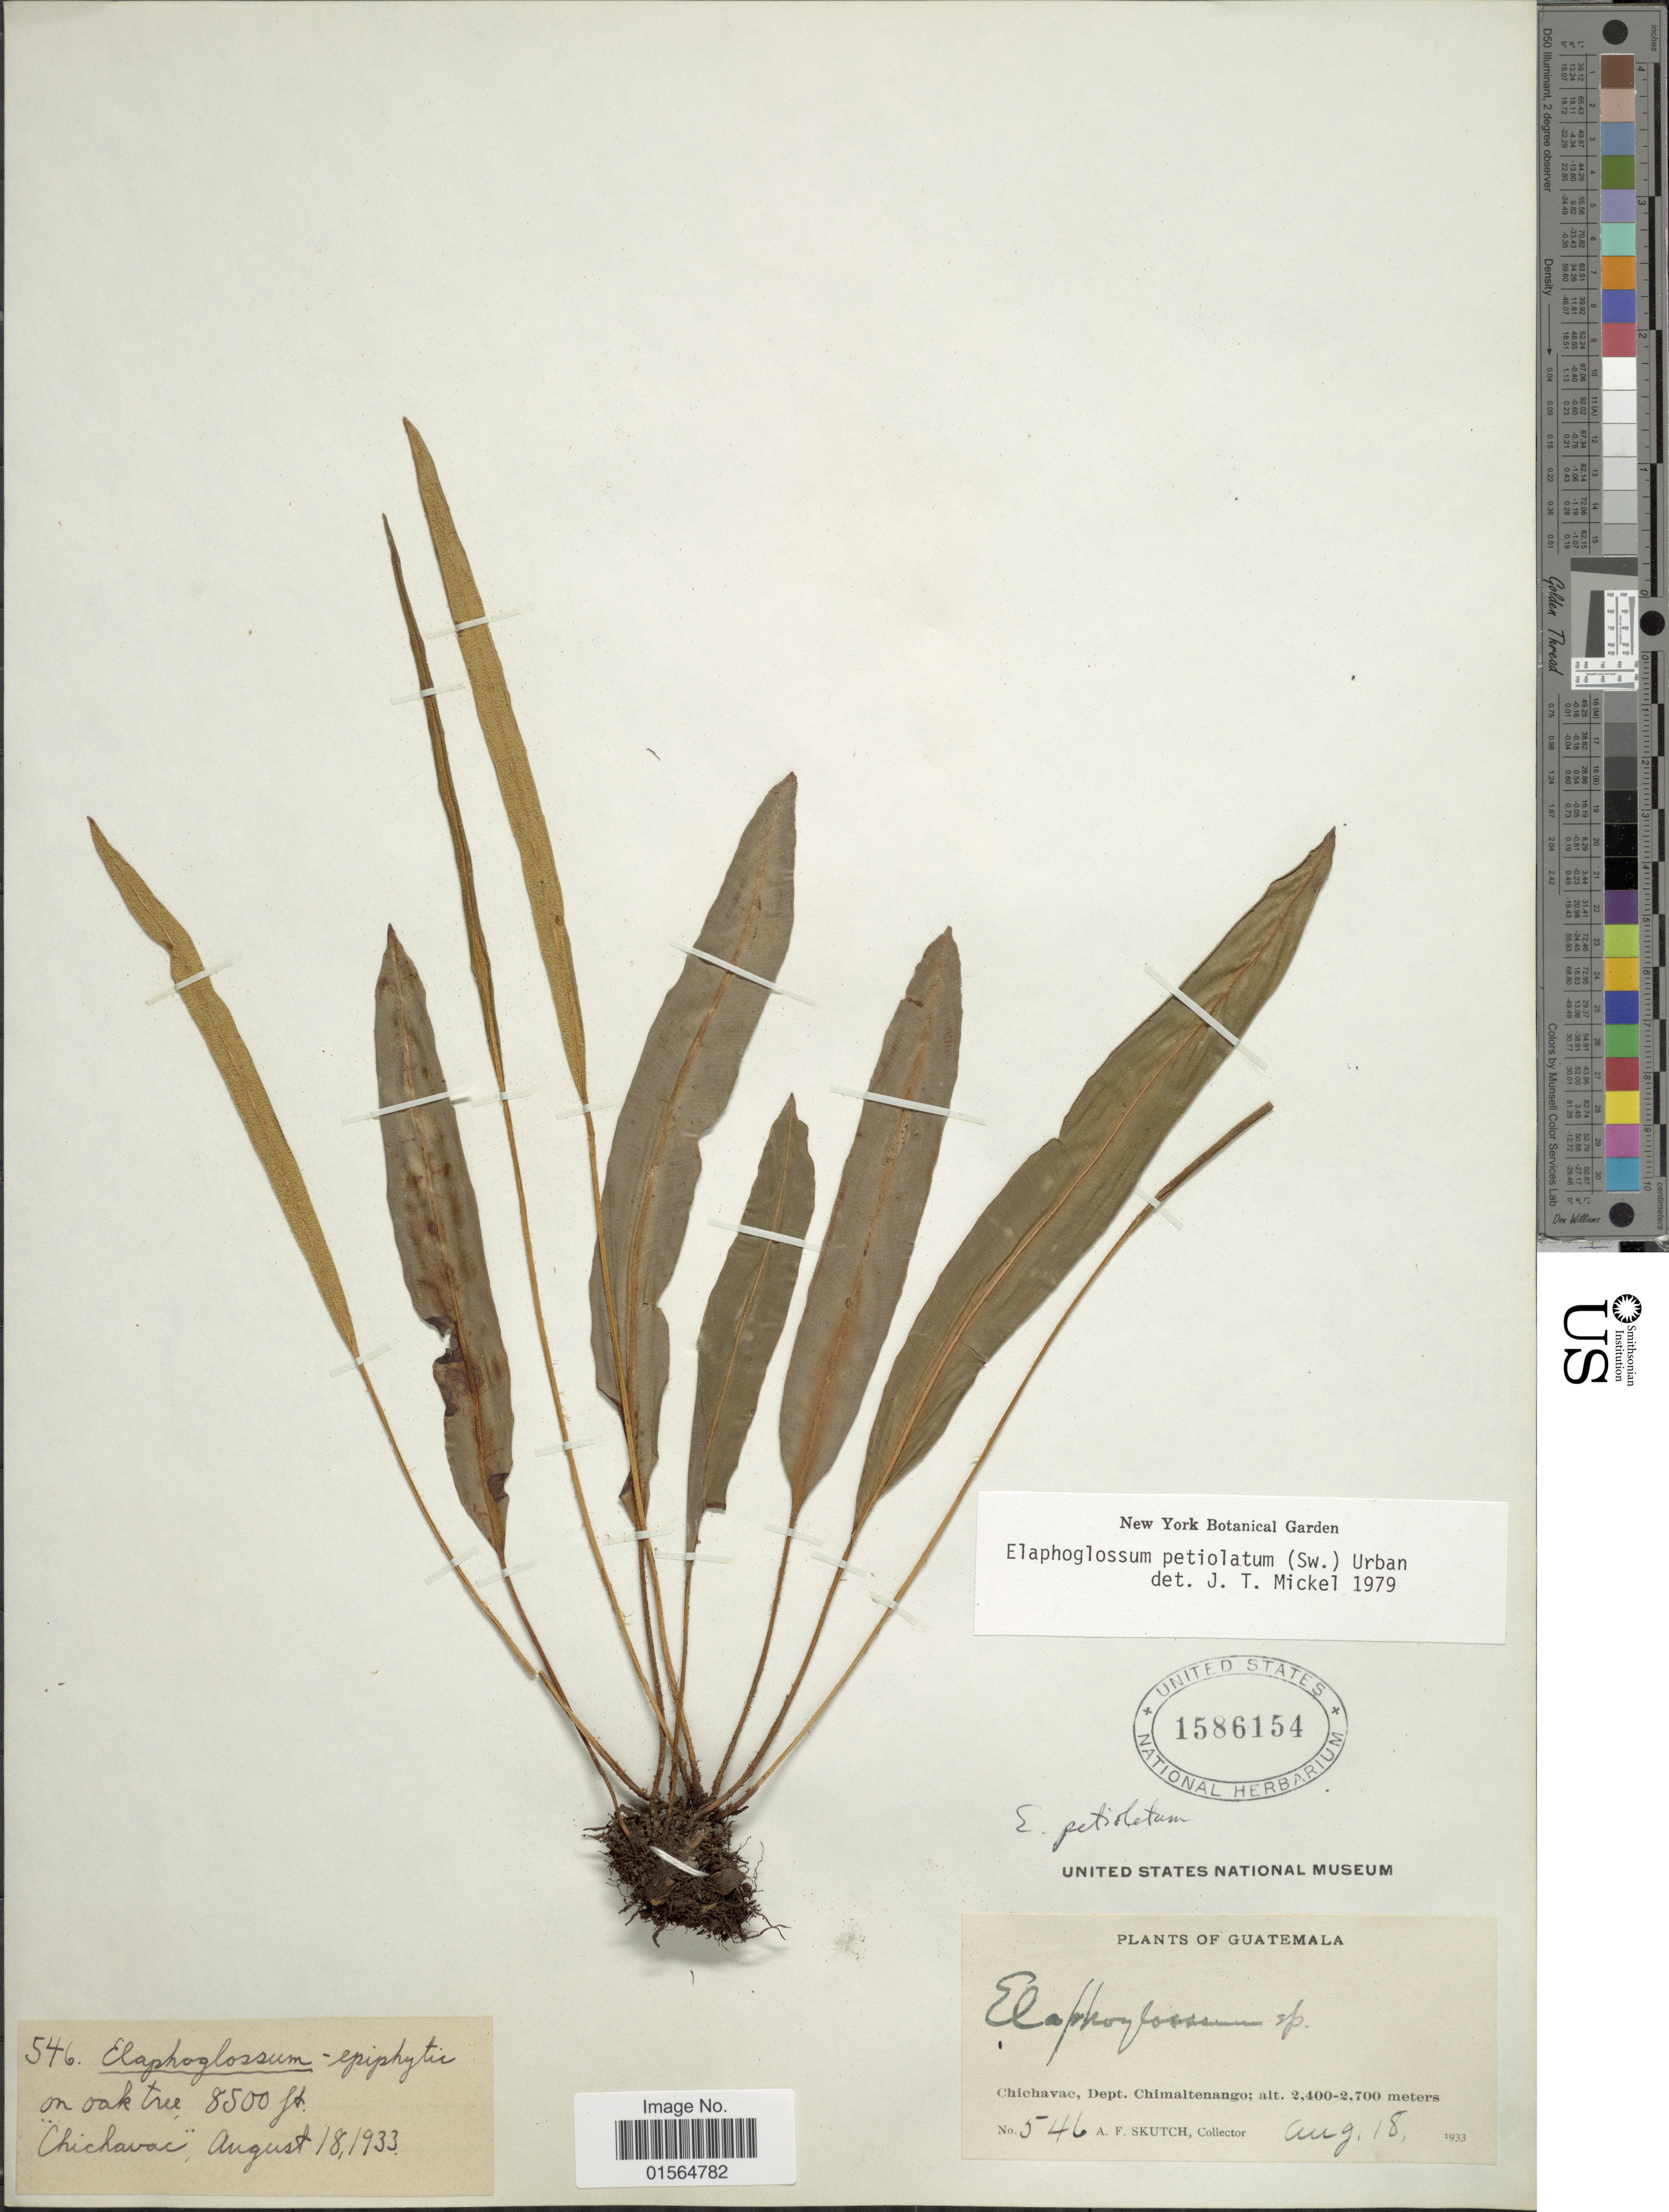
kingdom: Plantae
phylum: Tracheophyta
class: Polypodiopsida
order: Polypodiales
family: Dryopteridaceae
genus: Elaphoglossum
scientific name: Elaphoglossum petiolatum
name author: (Sw.) Urb.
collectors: A. F. Skutch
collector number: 546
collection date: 1933-08-18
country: Guatemala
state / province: Chimaltenango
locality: Chichavac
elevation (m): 2591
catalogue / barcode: US 1586154